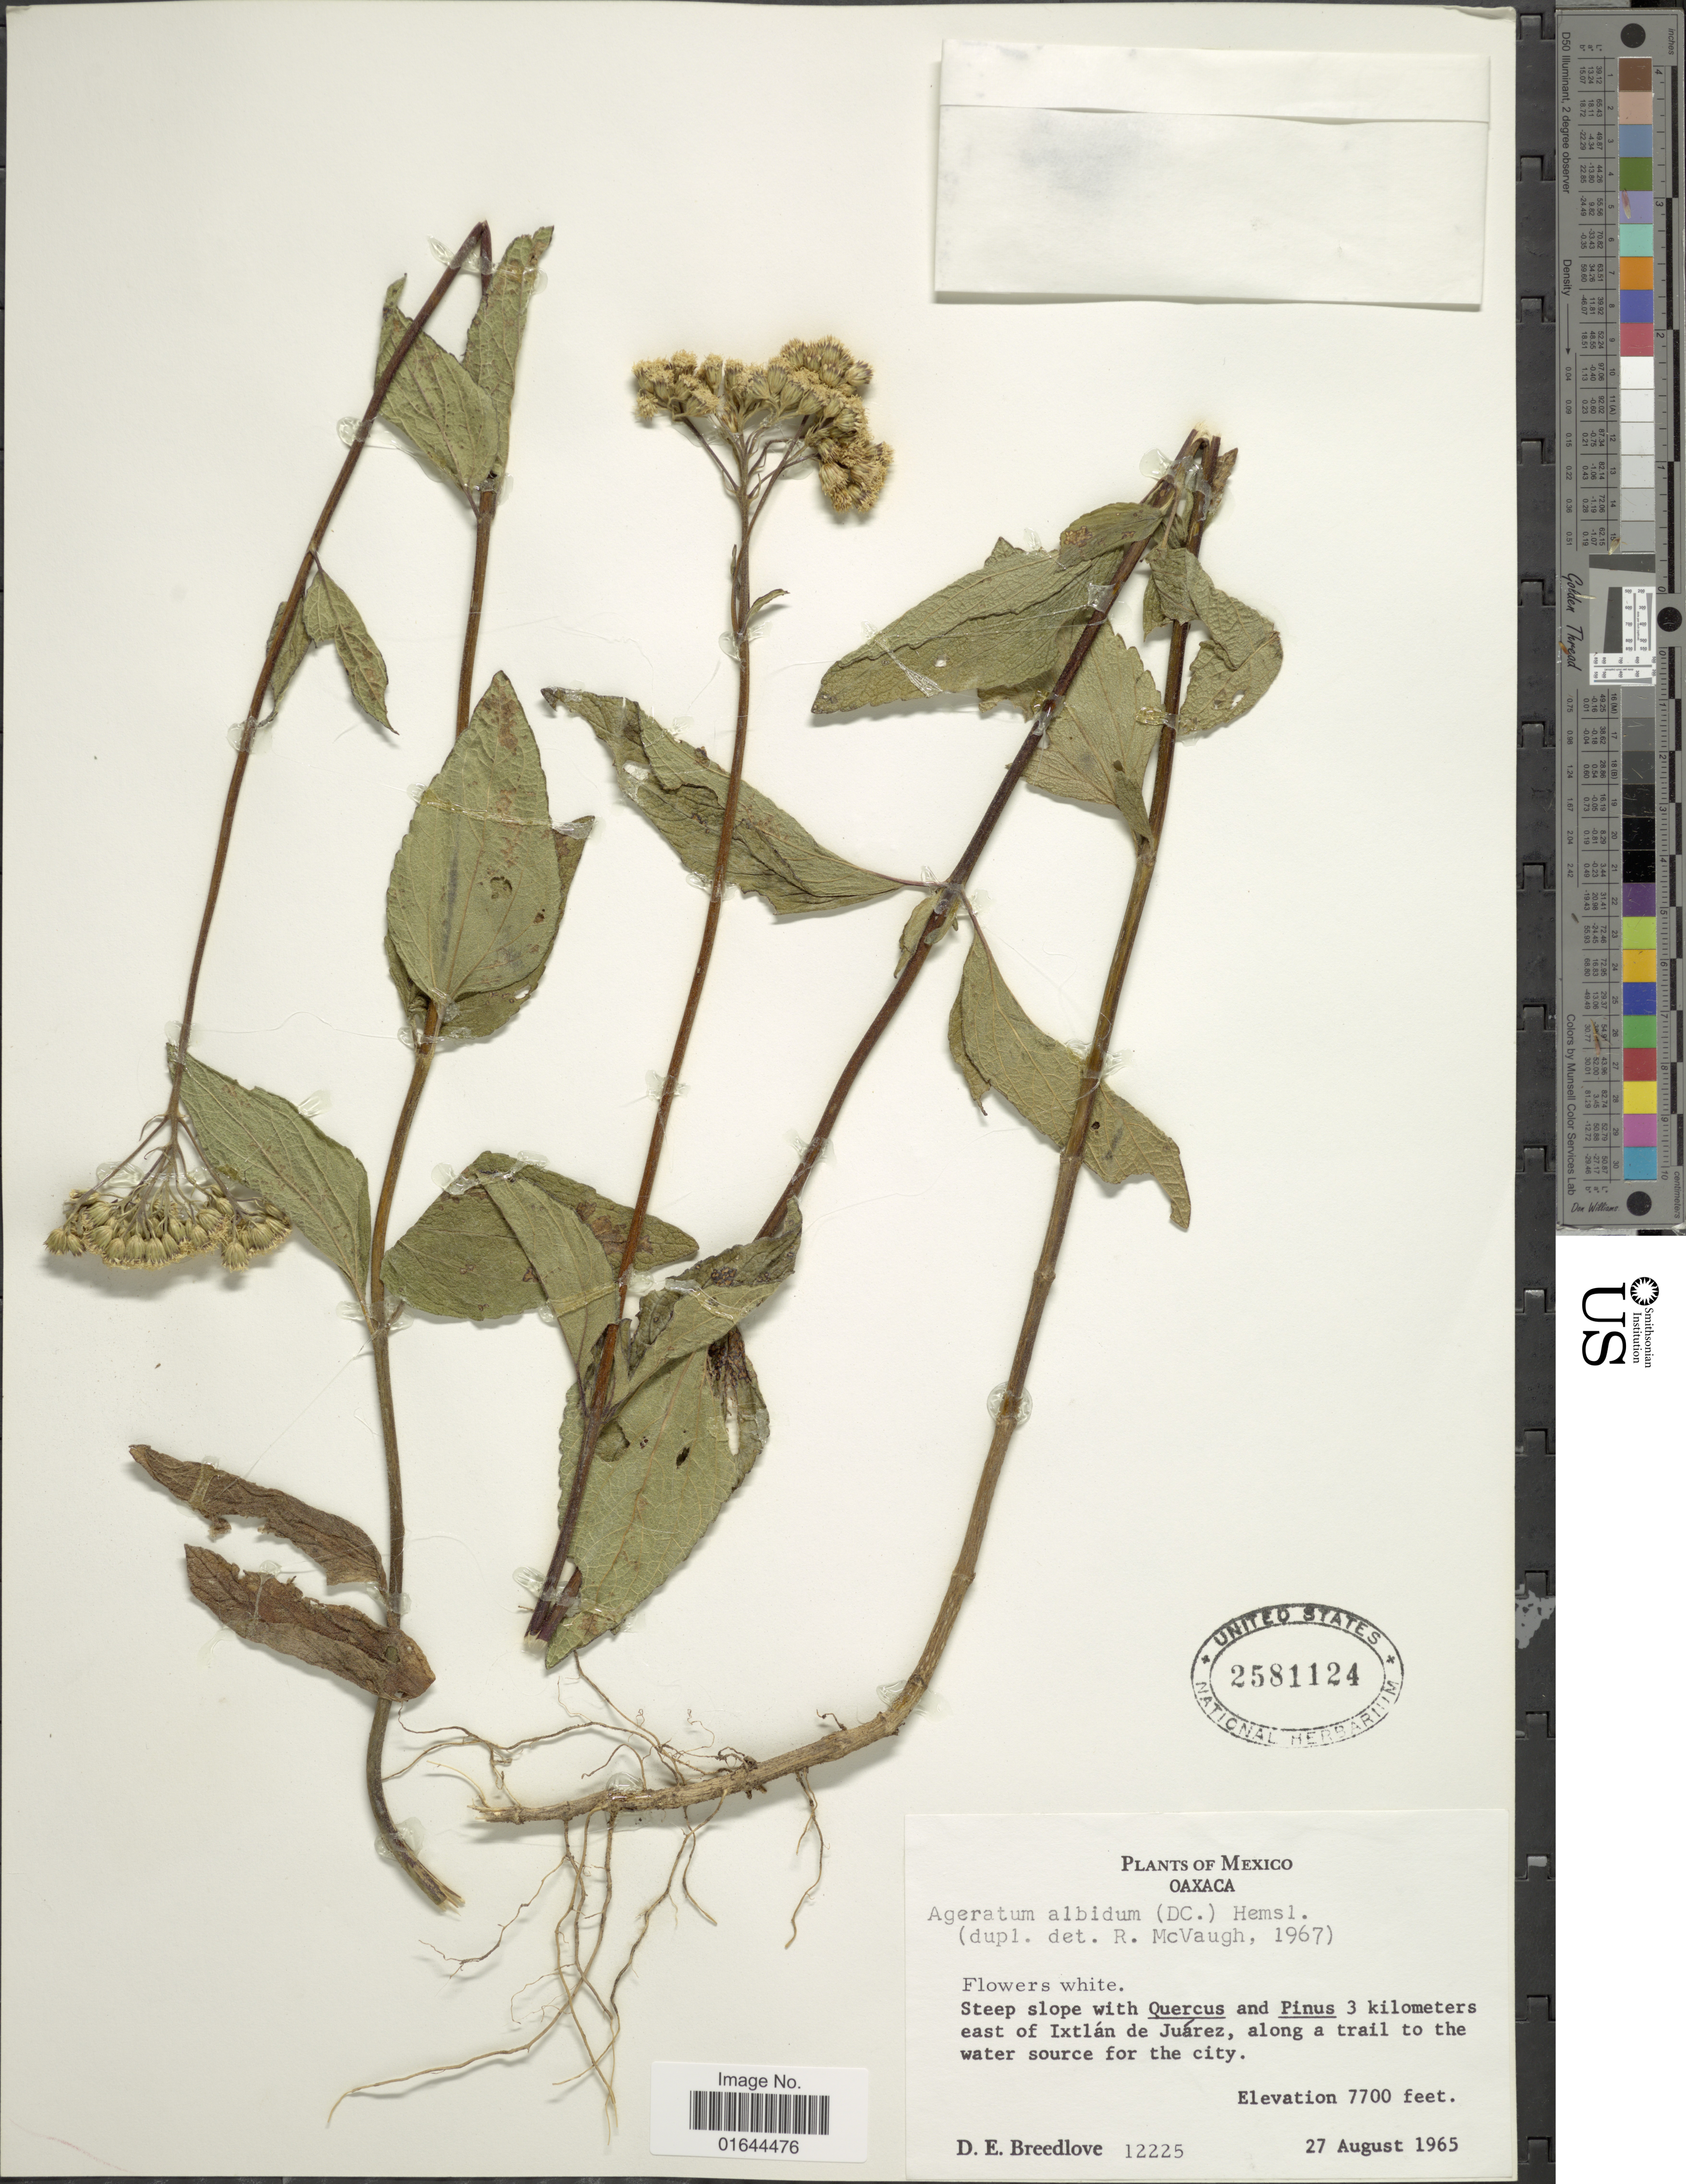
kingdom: Plantae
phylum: Tracheophyta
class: Magnoliopsida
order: Asterales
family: Asteraceae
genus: Ageratum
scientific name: Ageratum albidum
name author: (DC.) Hemsl.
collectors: D. E. Breedlove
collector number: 12225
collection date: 1965-08-27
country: Mexico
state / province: Oaxaca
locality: Mexico, Oaxaca. 3 kilometers east of Ixtlan de Juarez, along trail to the water source for the city.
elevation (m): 2347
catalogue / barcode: US 2581124